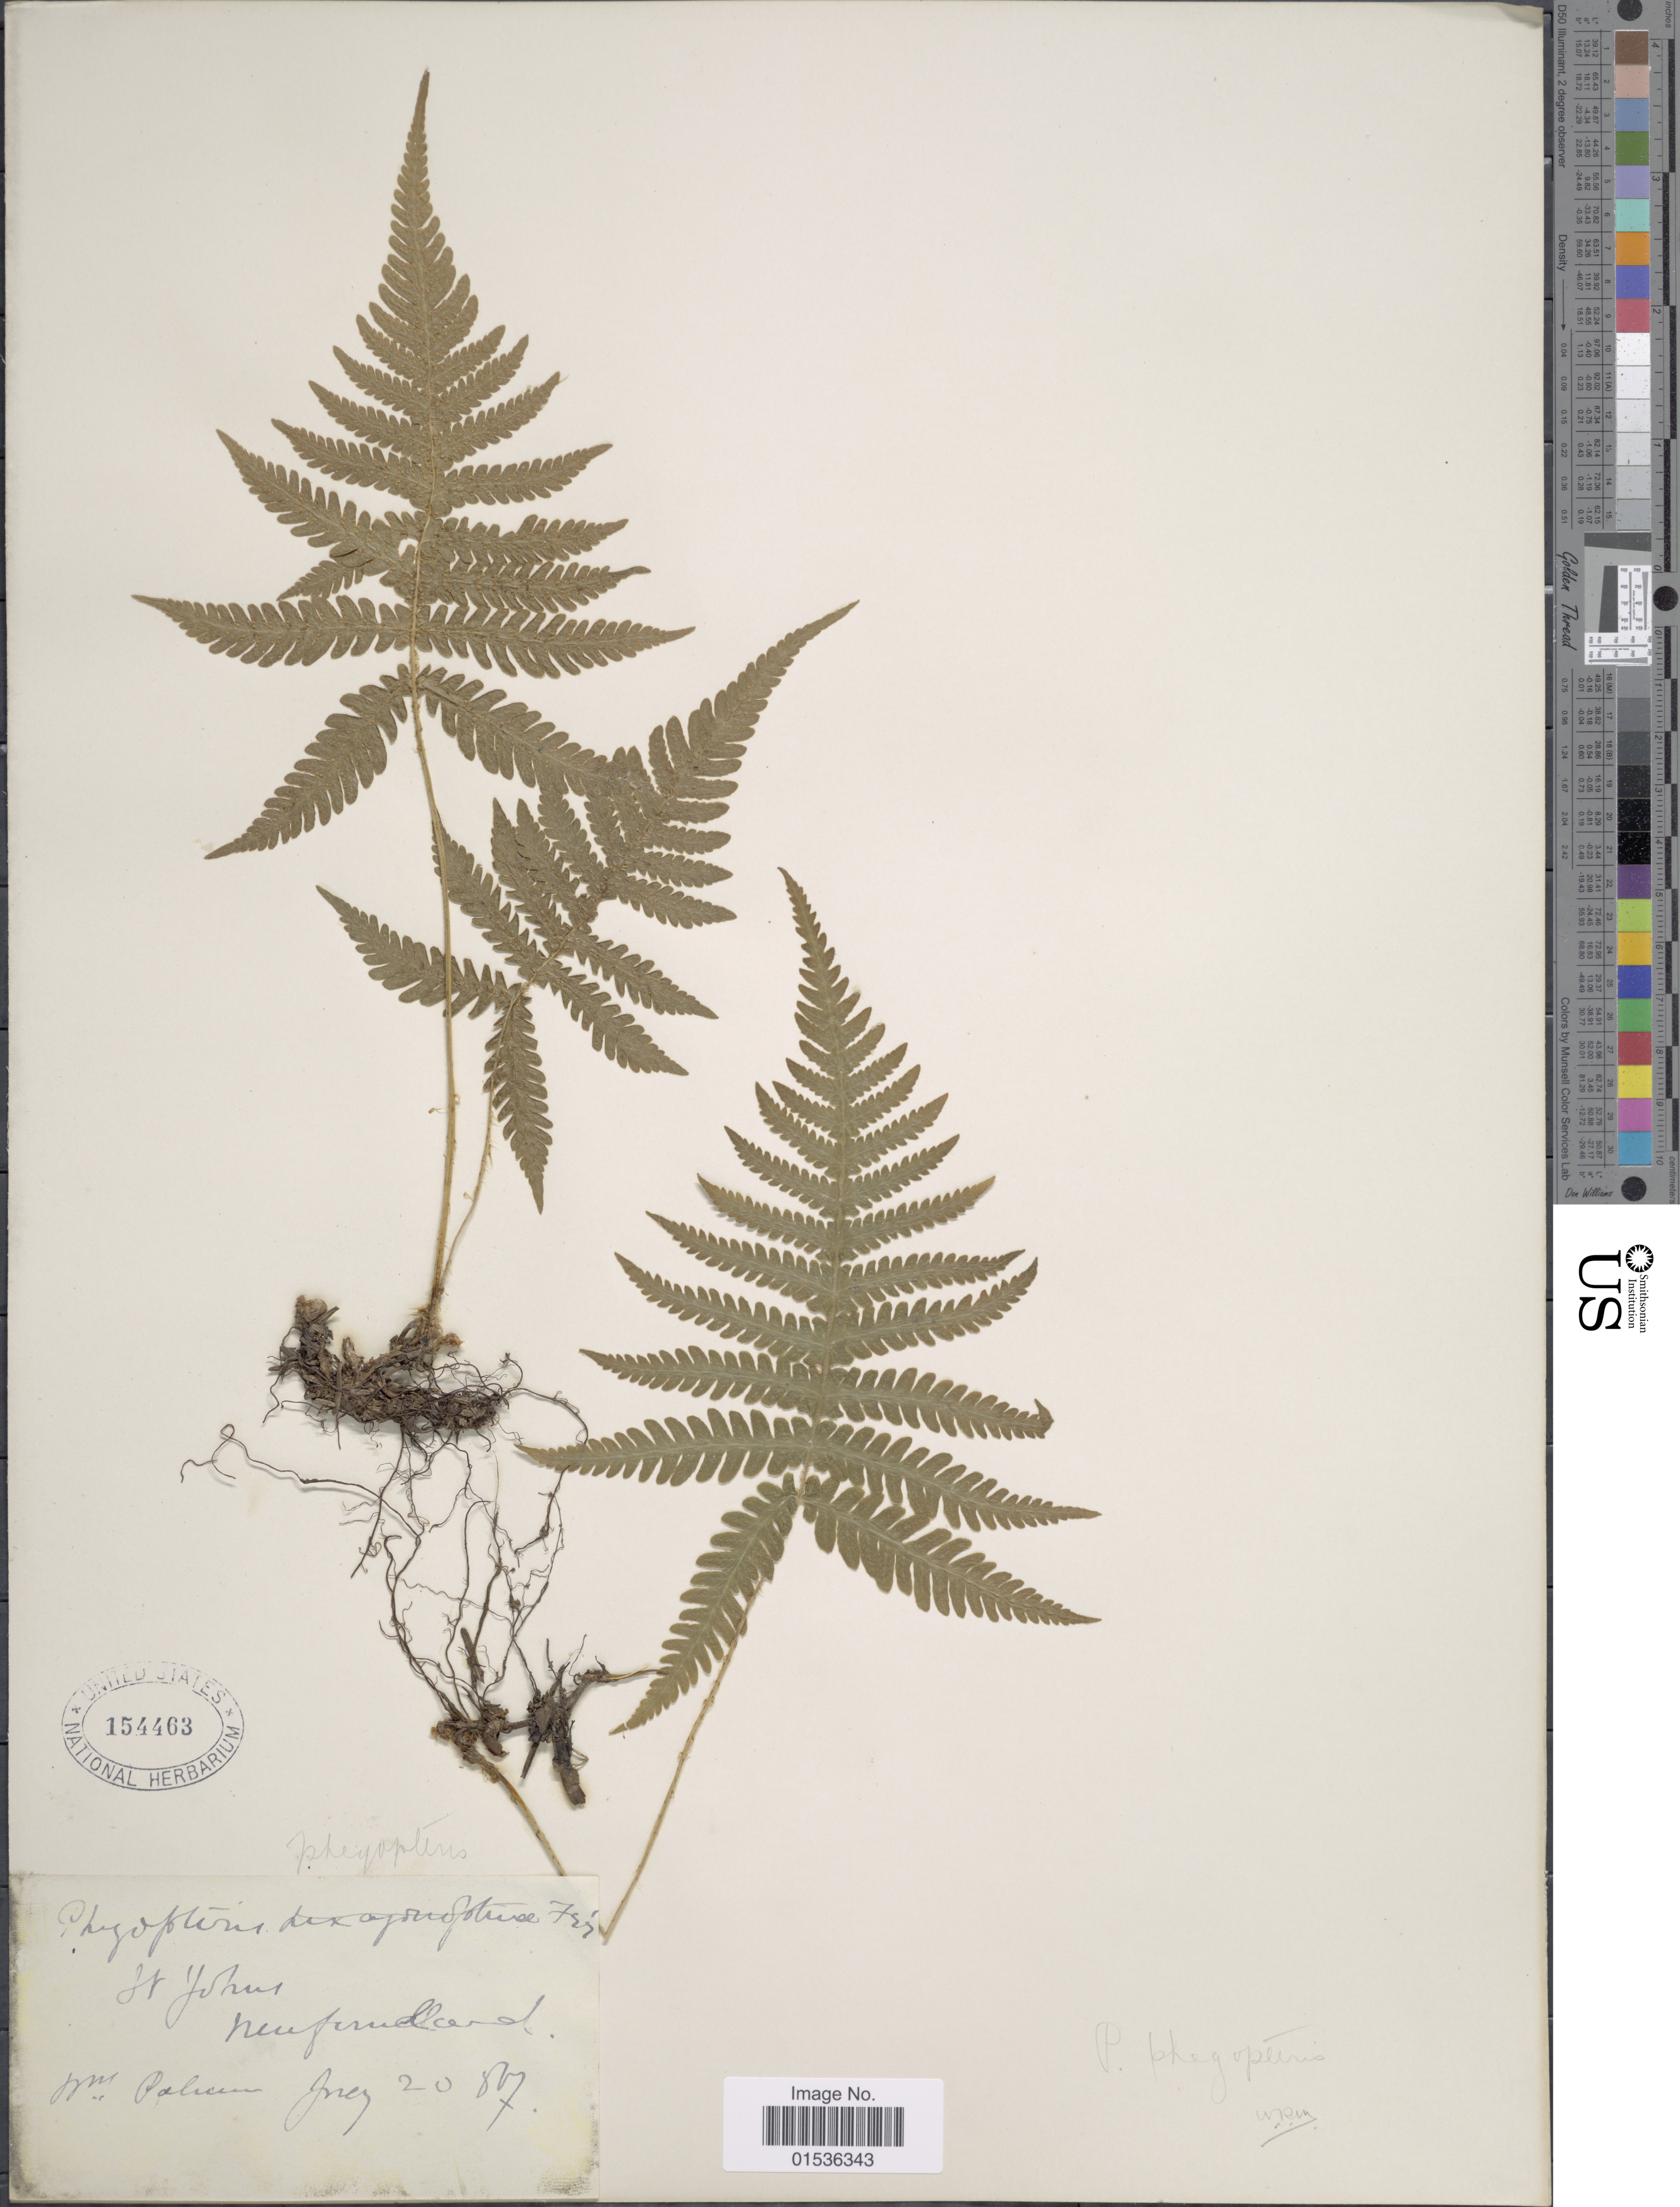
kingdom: Plantae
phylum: Tracheophyta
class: Polypodiopsida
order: Polypodiales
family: Thelypteridaceae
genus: Phegopteris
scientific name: Phegopteris connectilis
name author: (Michx.) Watt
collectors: W. Palmer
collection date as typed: Transcribed d/m/y: 20/6/87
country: Canada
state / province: Newfoundland and Labrador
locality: St. John, Newfoundland.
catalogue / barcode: US 154463